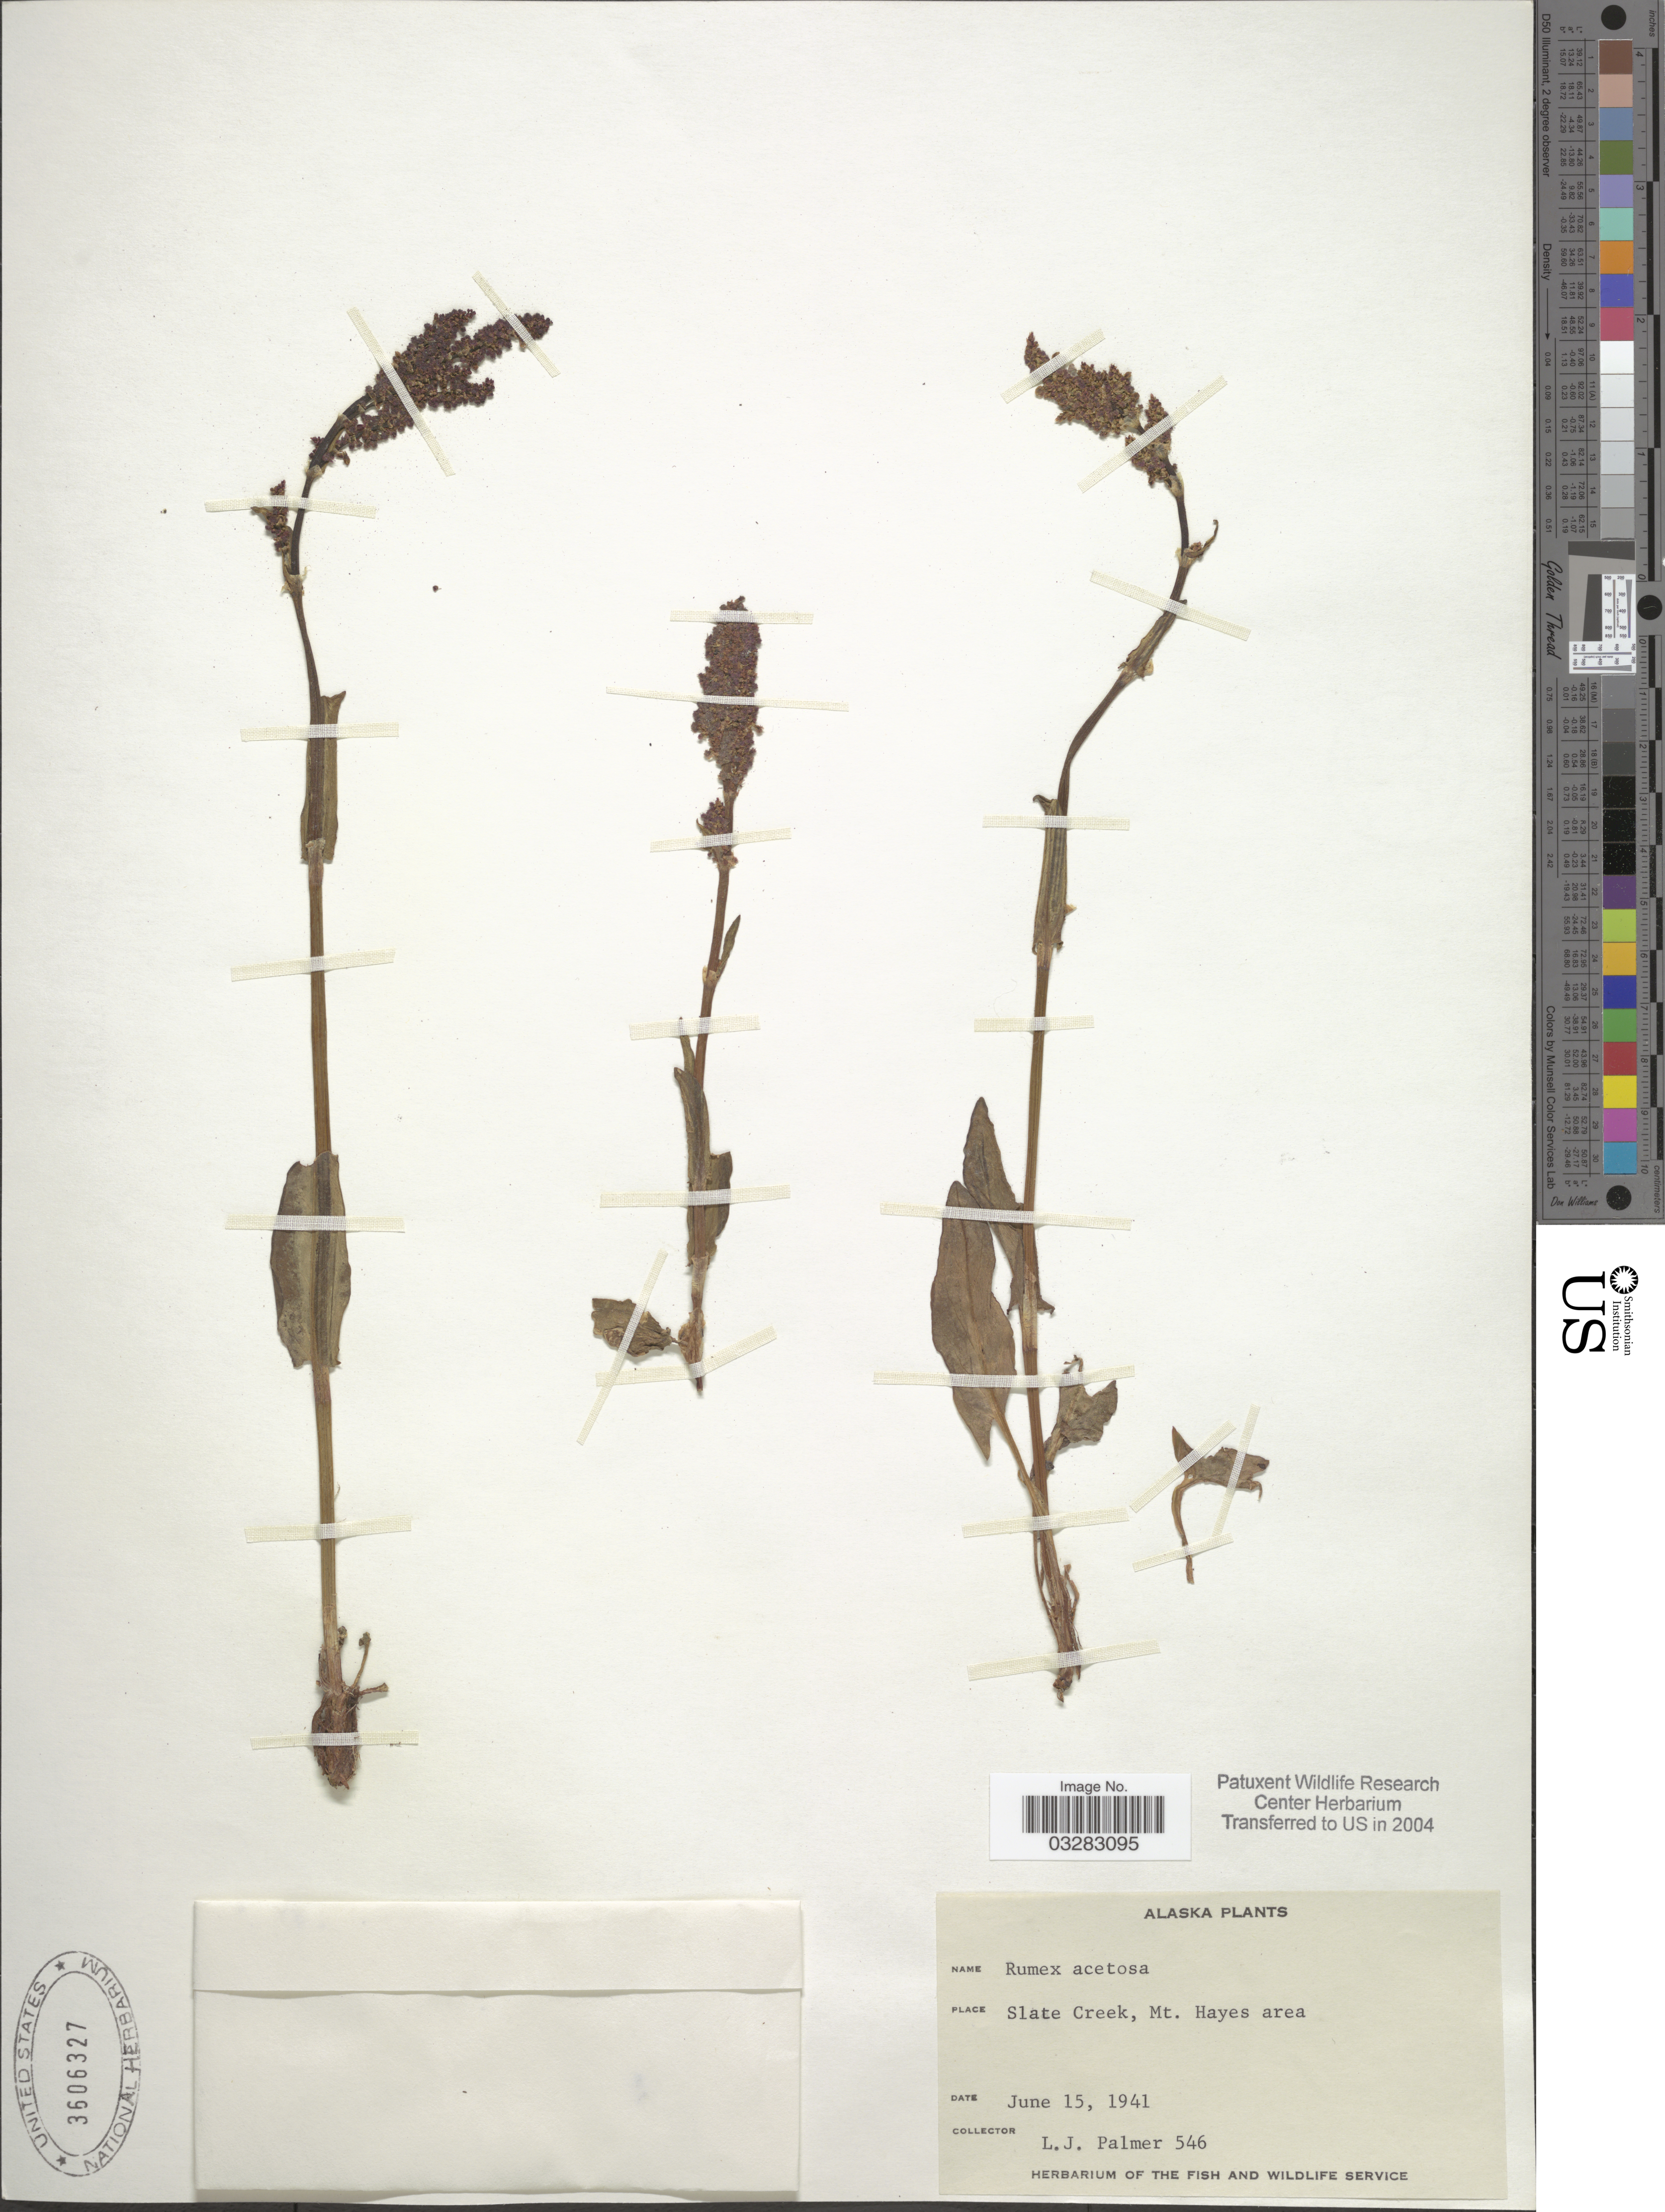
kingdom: Plantae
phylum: Tracheophyta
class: Magnoliopsida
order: Caryophyllales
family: Polygonaceae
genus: Rumex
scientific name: Rumex acetosa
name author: L.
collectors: L. J. Palmer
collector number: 546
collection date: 1941-06-15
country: United States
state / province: Alaska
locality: Slate Creek, Mt. Hayes area.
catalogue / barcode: US 3606327